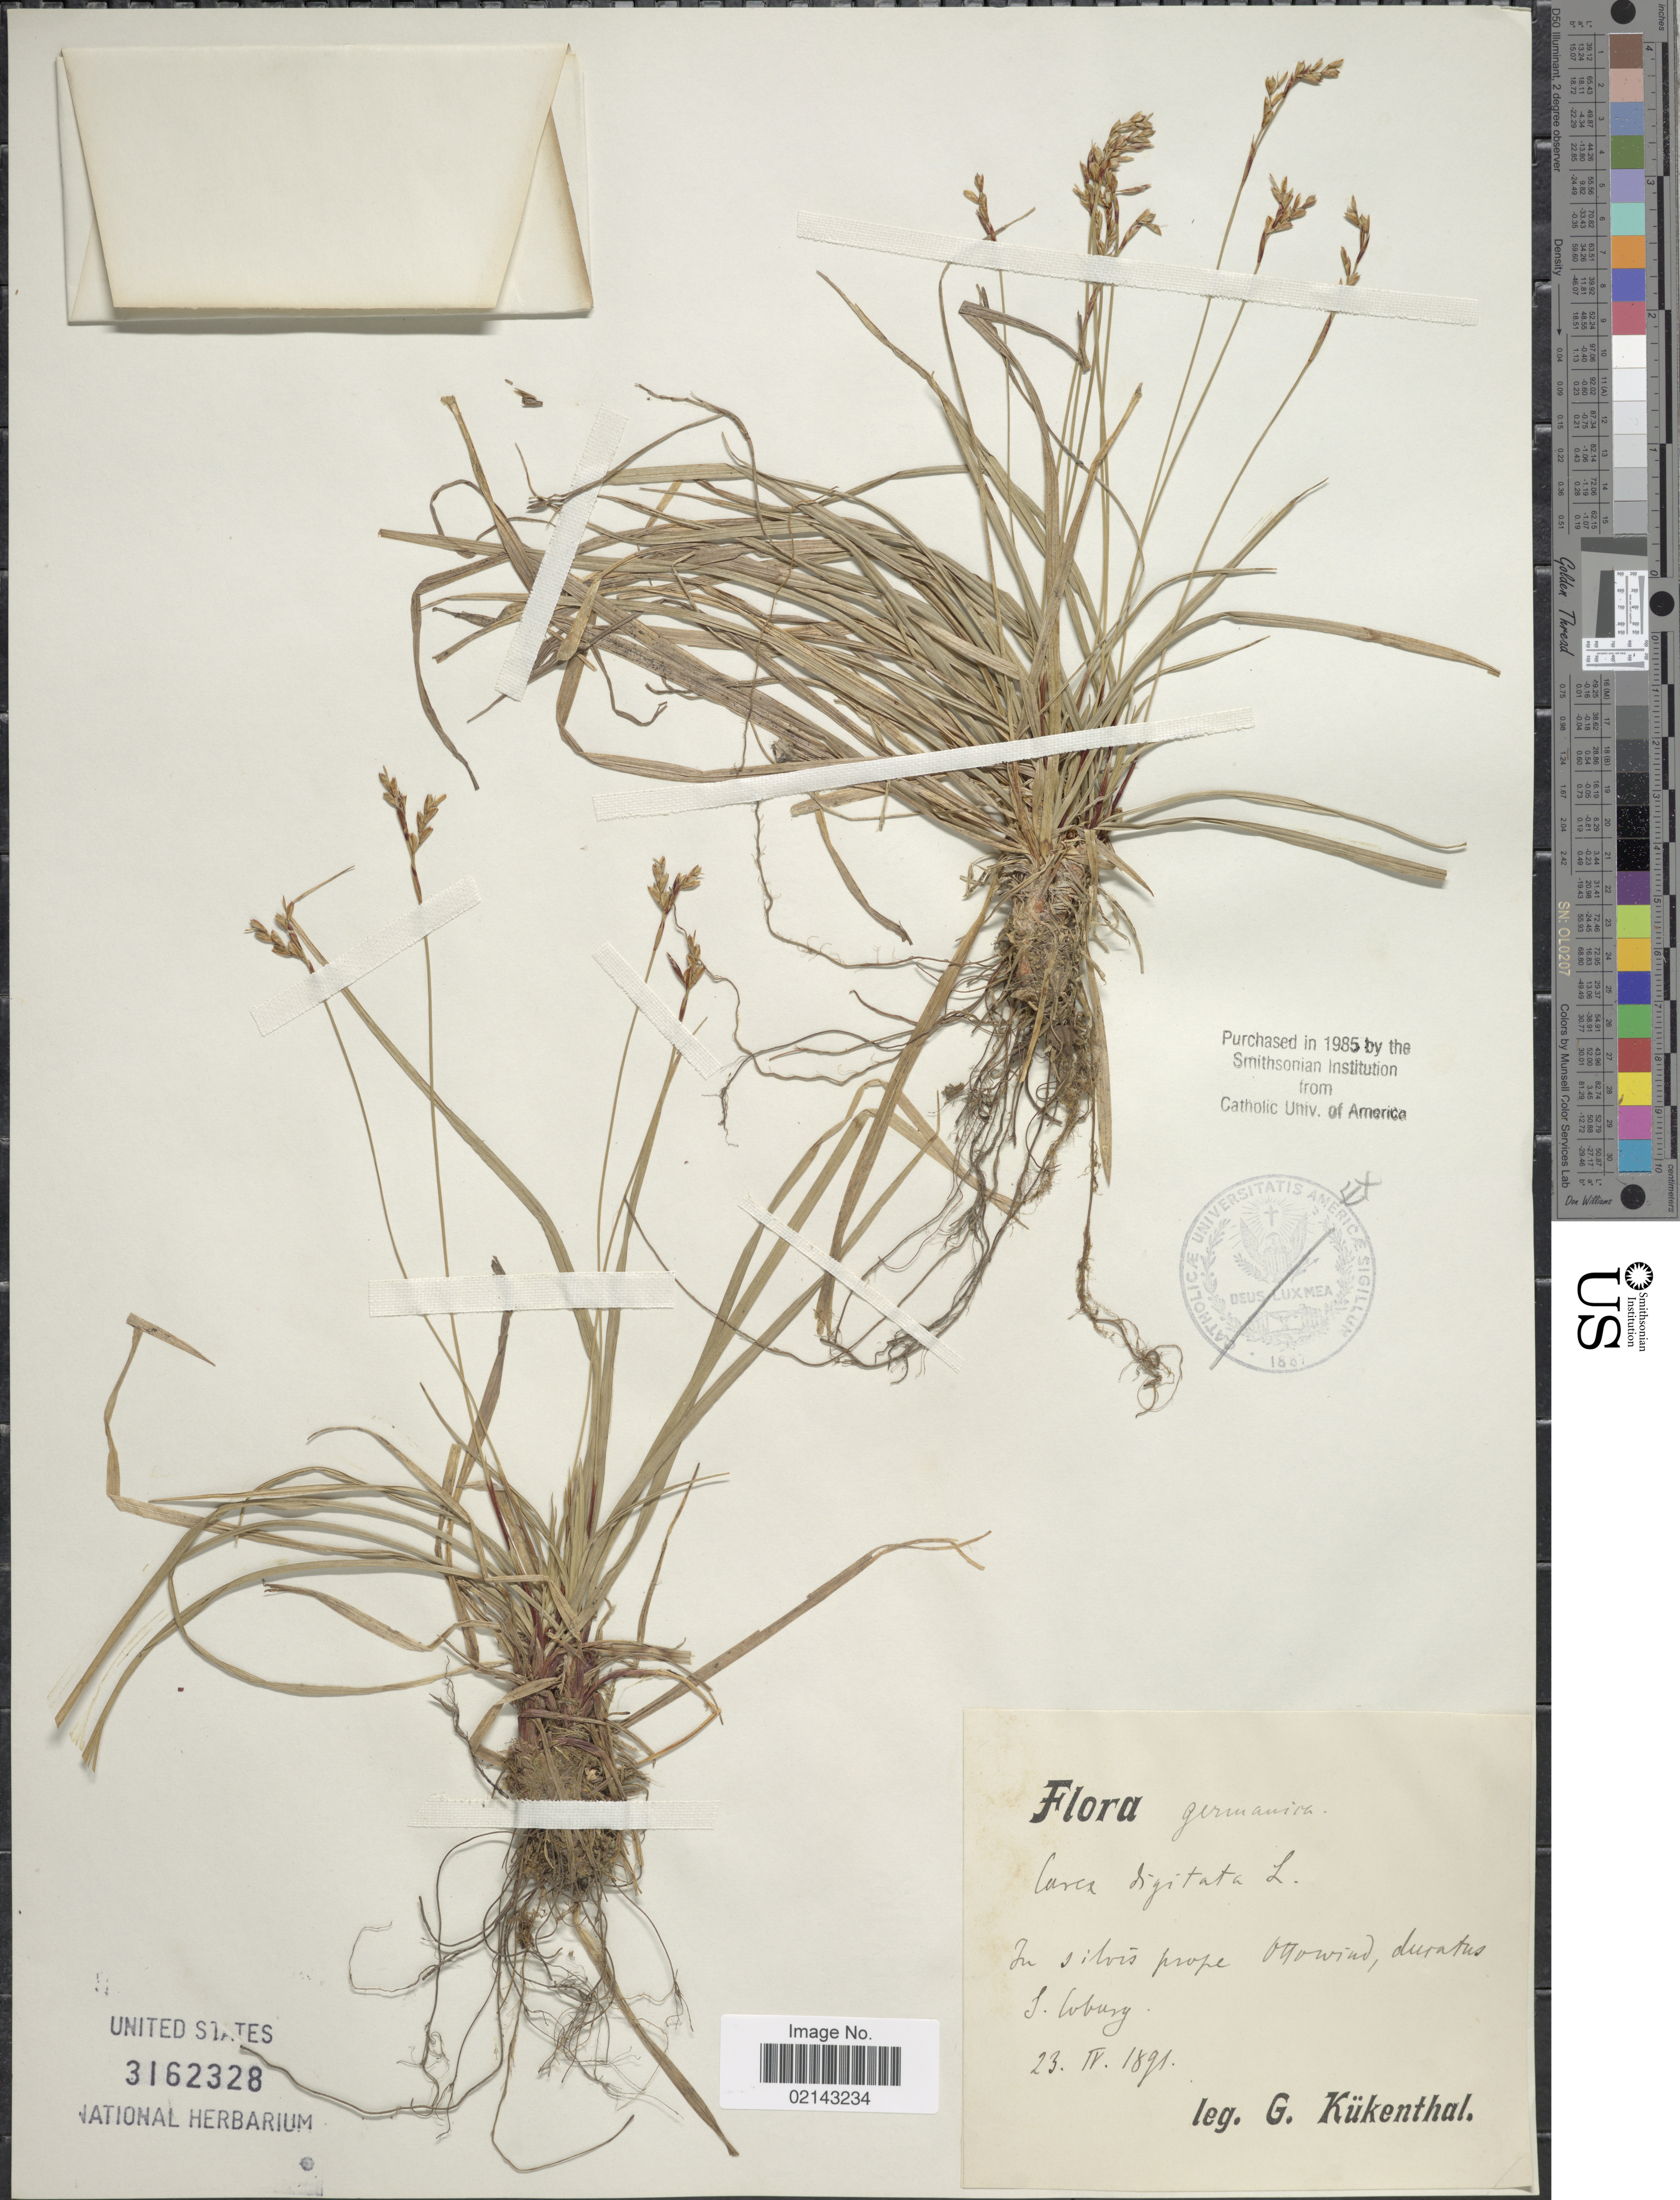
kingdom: Plantae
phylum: Tracheophyta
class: Liliopsida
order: Poales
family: Cyperaceae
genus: Carex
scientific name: Carex digitata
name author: L.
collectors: G. Kükenthal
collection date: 1891-04-23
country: Germany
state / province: Bayern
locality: In silvis prope Ottowind, durathus S. Coburg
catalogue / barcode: US 3162328